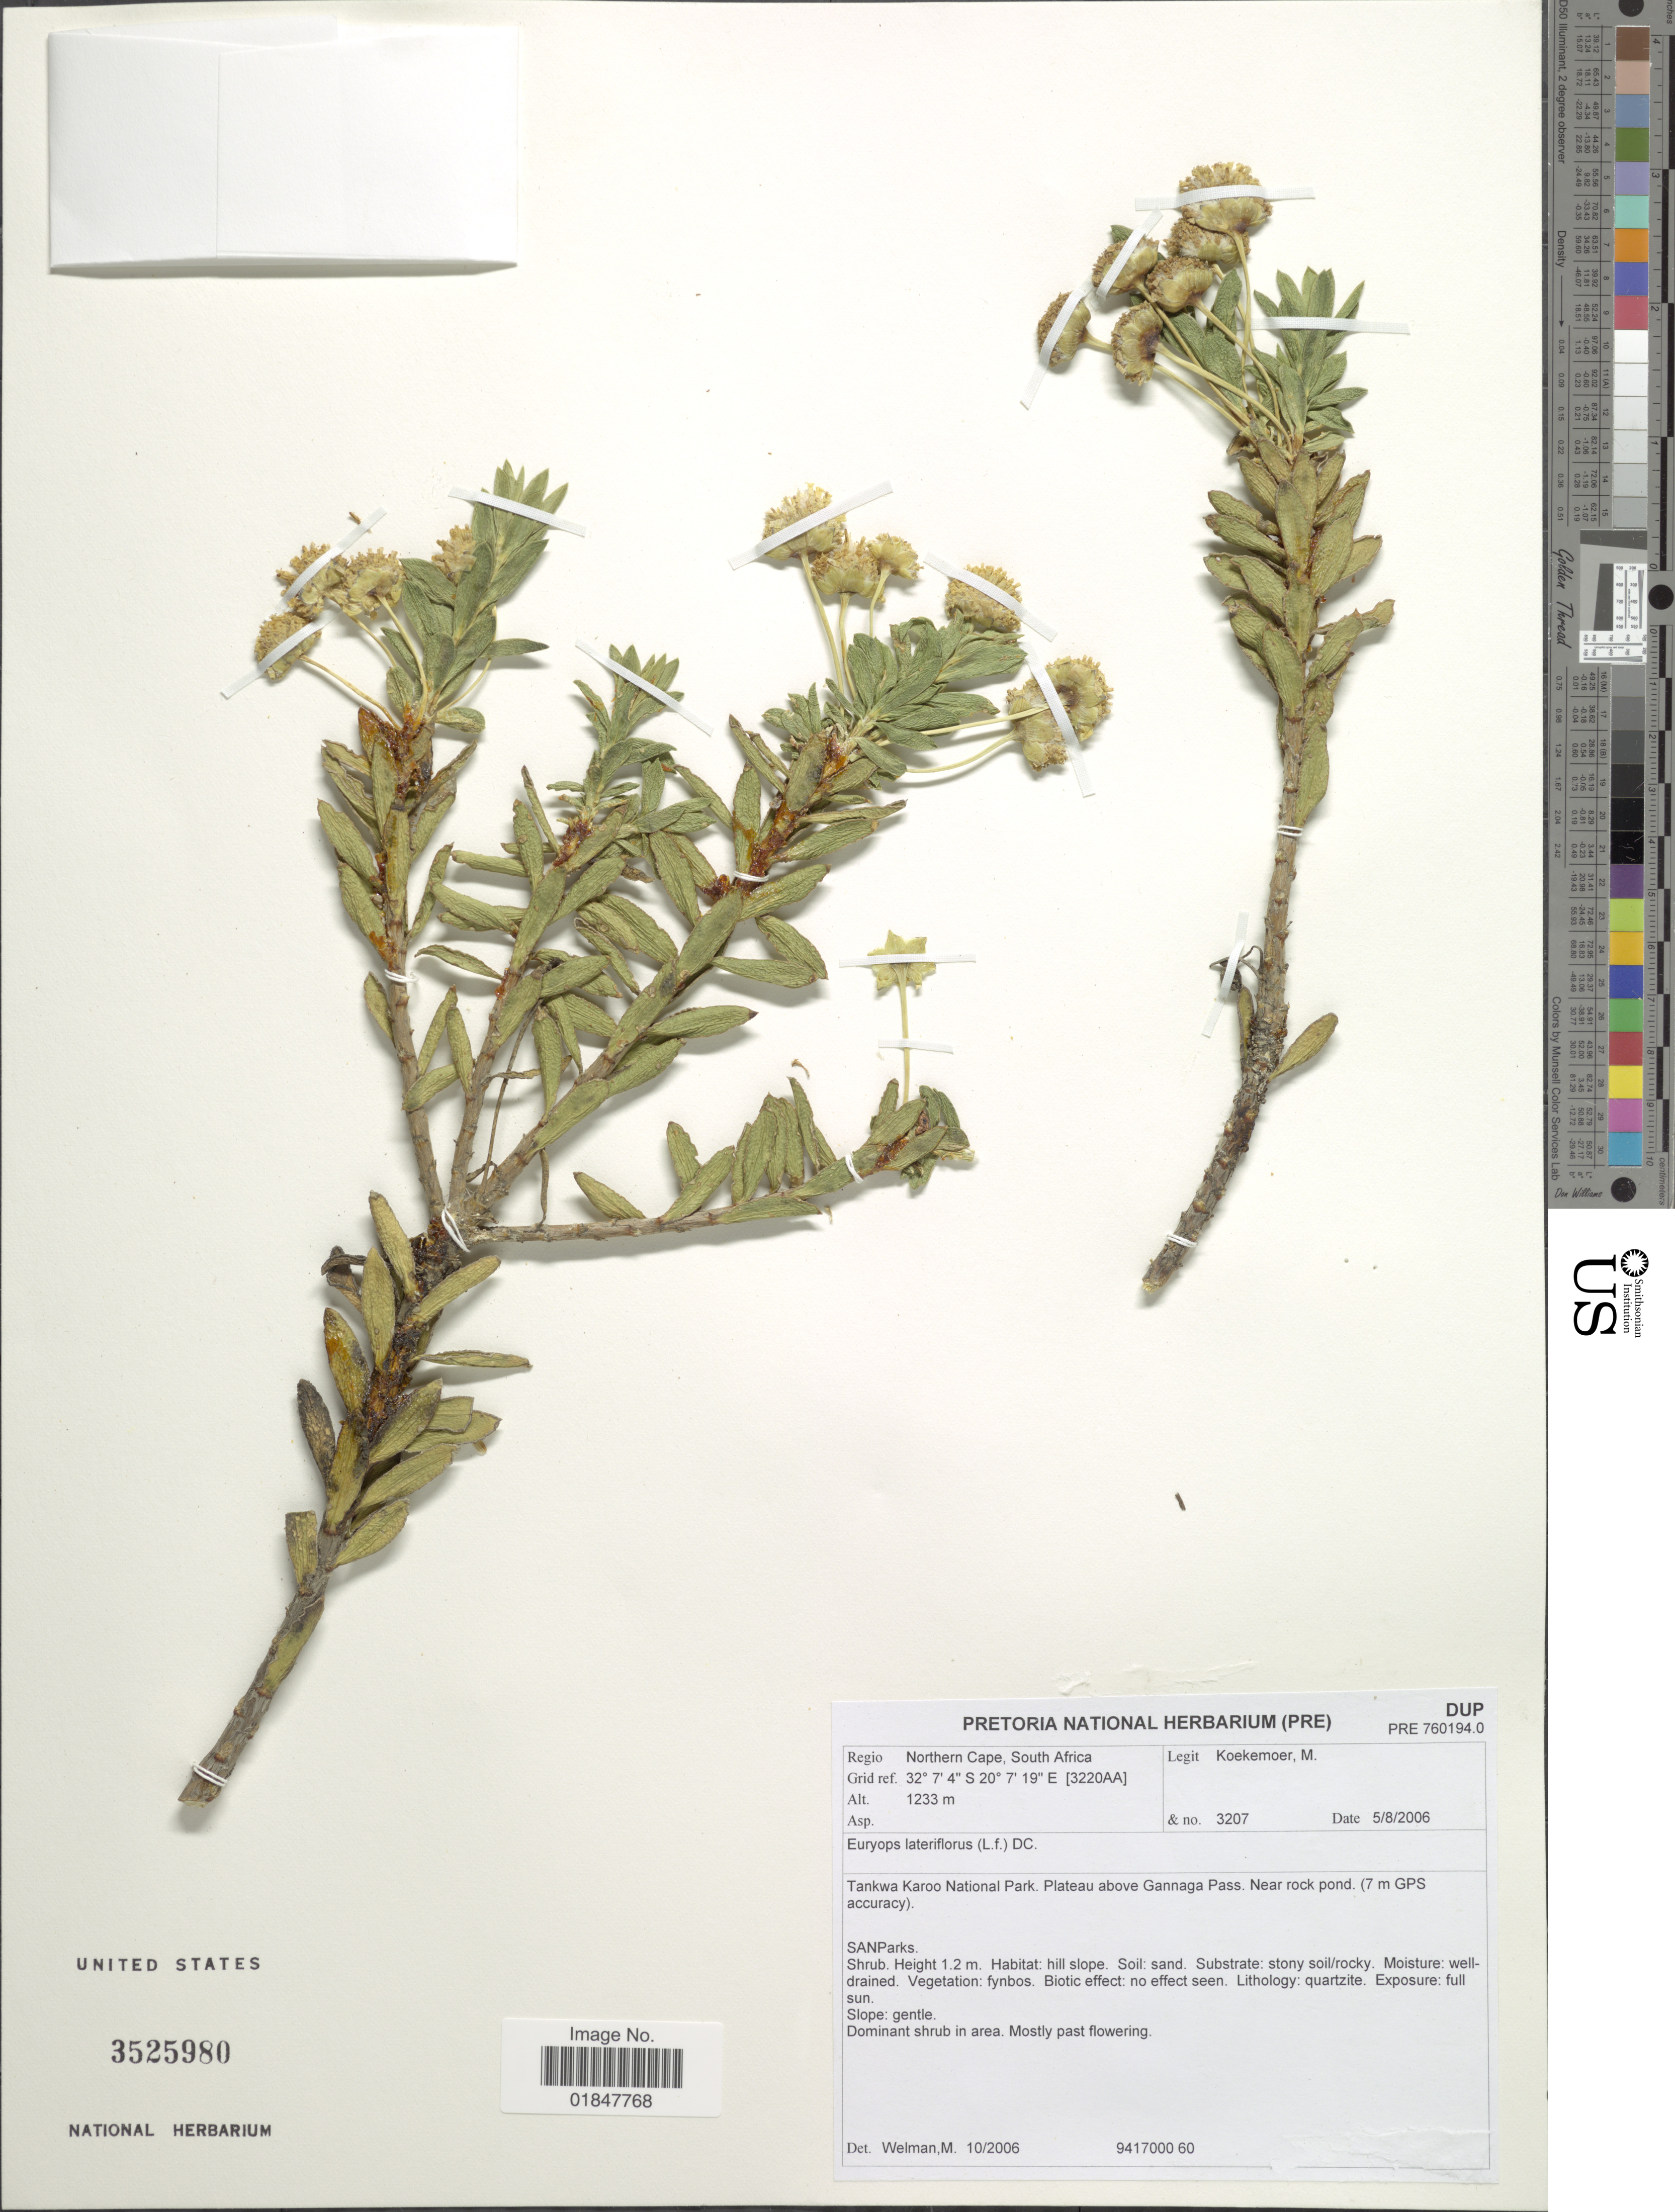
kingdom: Plantae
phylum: Tracheophyta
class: Magnoliopsida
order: Asterales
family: Asteraceae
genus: Euryops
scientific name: Euryops lateriflorus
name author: (L. f.) DC.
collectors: M. Koekemoer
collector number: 3207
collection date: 2006-08-05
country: South Africa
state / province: Northern Cape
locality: Tankwa Karoo National Park. Plateau above Gannaga Pass. Near rock pond ( 7 m GPS accuracy)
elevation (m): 1233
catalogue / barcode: US 3525980